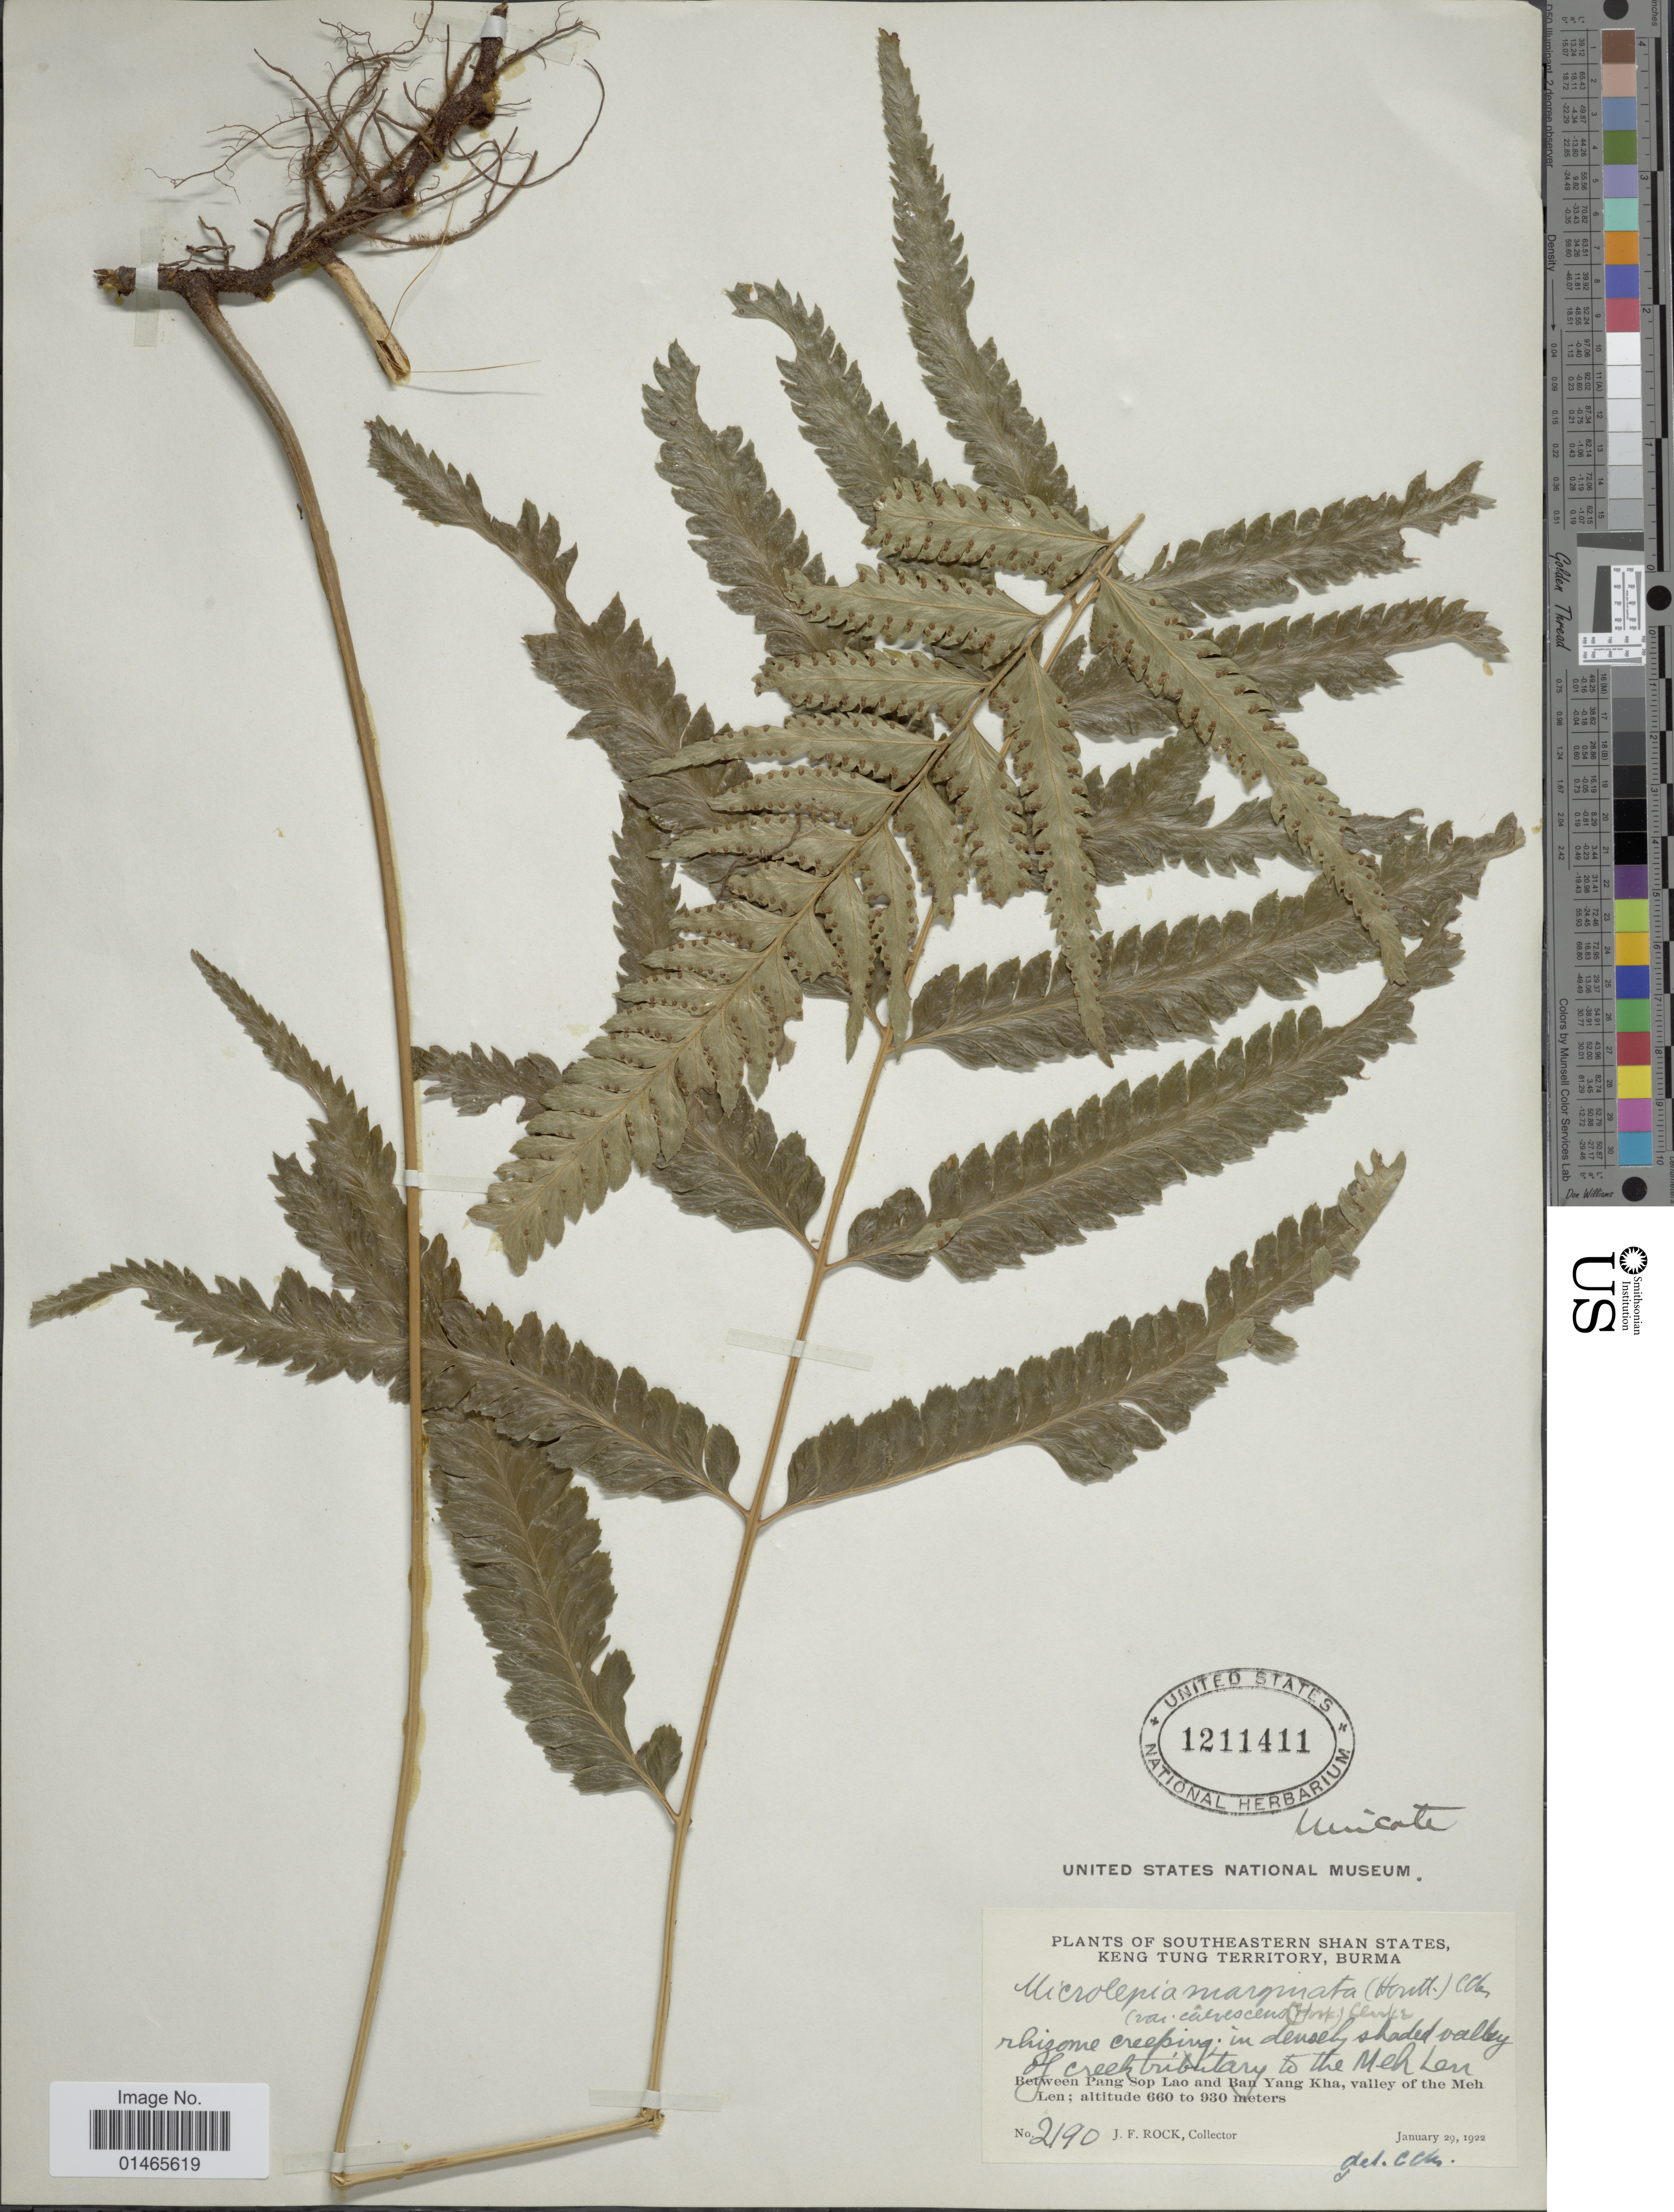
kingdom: Plantae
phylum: Tracheophyta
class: Polypodiopsida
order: Polypodiales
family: Dennstaedtiaceae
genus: Microlepia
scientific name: Microlepia marginata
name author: (Houtt.) C. Chr.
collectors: J. Rock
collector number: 2190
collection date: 1922-01-29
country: Myanmar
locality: Southeastern Shan States, Keng Tung Territory, rhizome creeping in densely shaded valley of creek tributary to the Meh Len, Between Pang Sop Lao and Ban Yang Kha, valley of the Meh Len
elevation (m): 660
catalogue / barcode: US 1211411